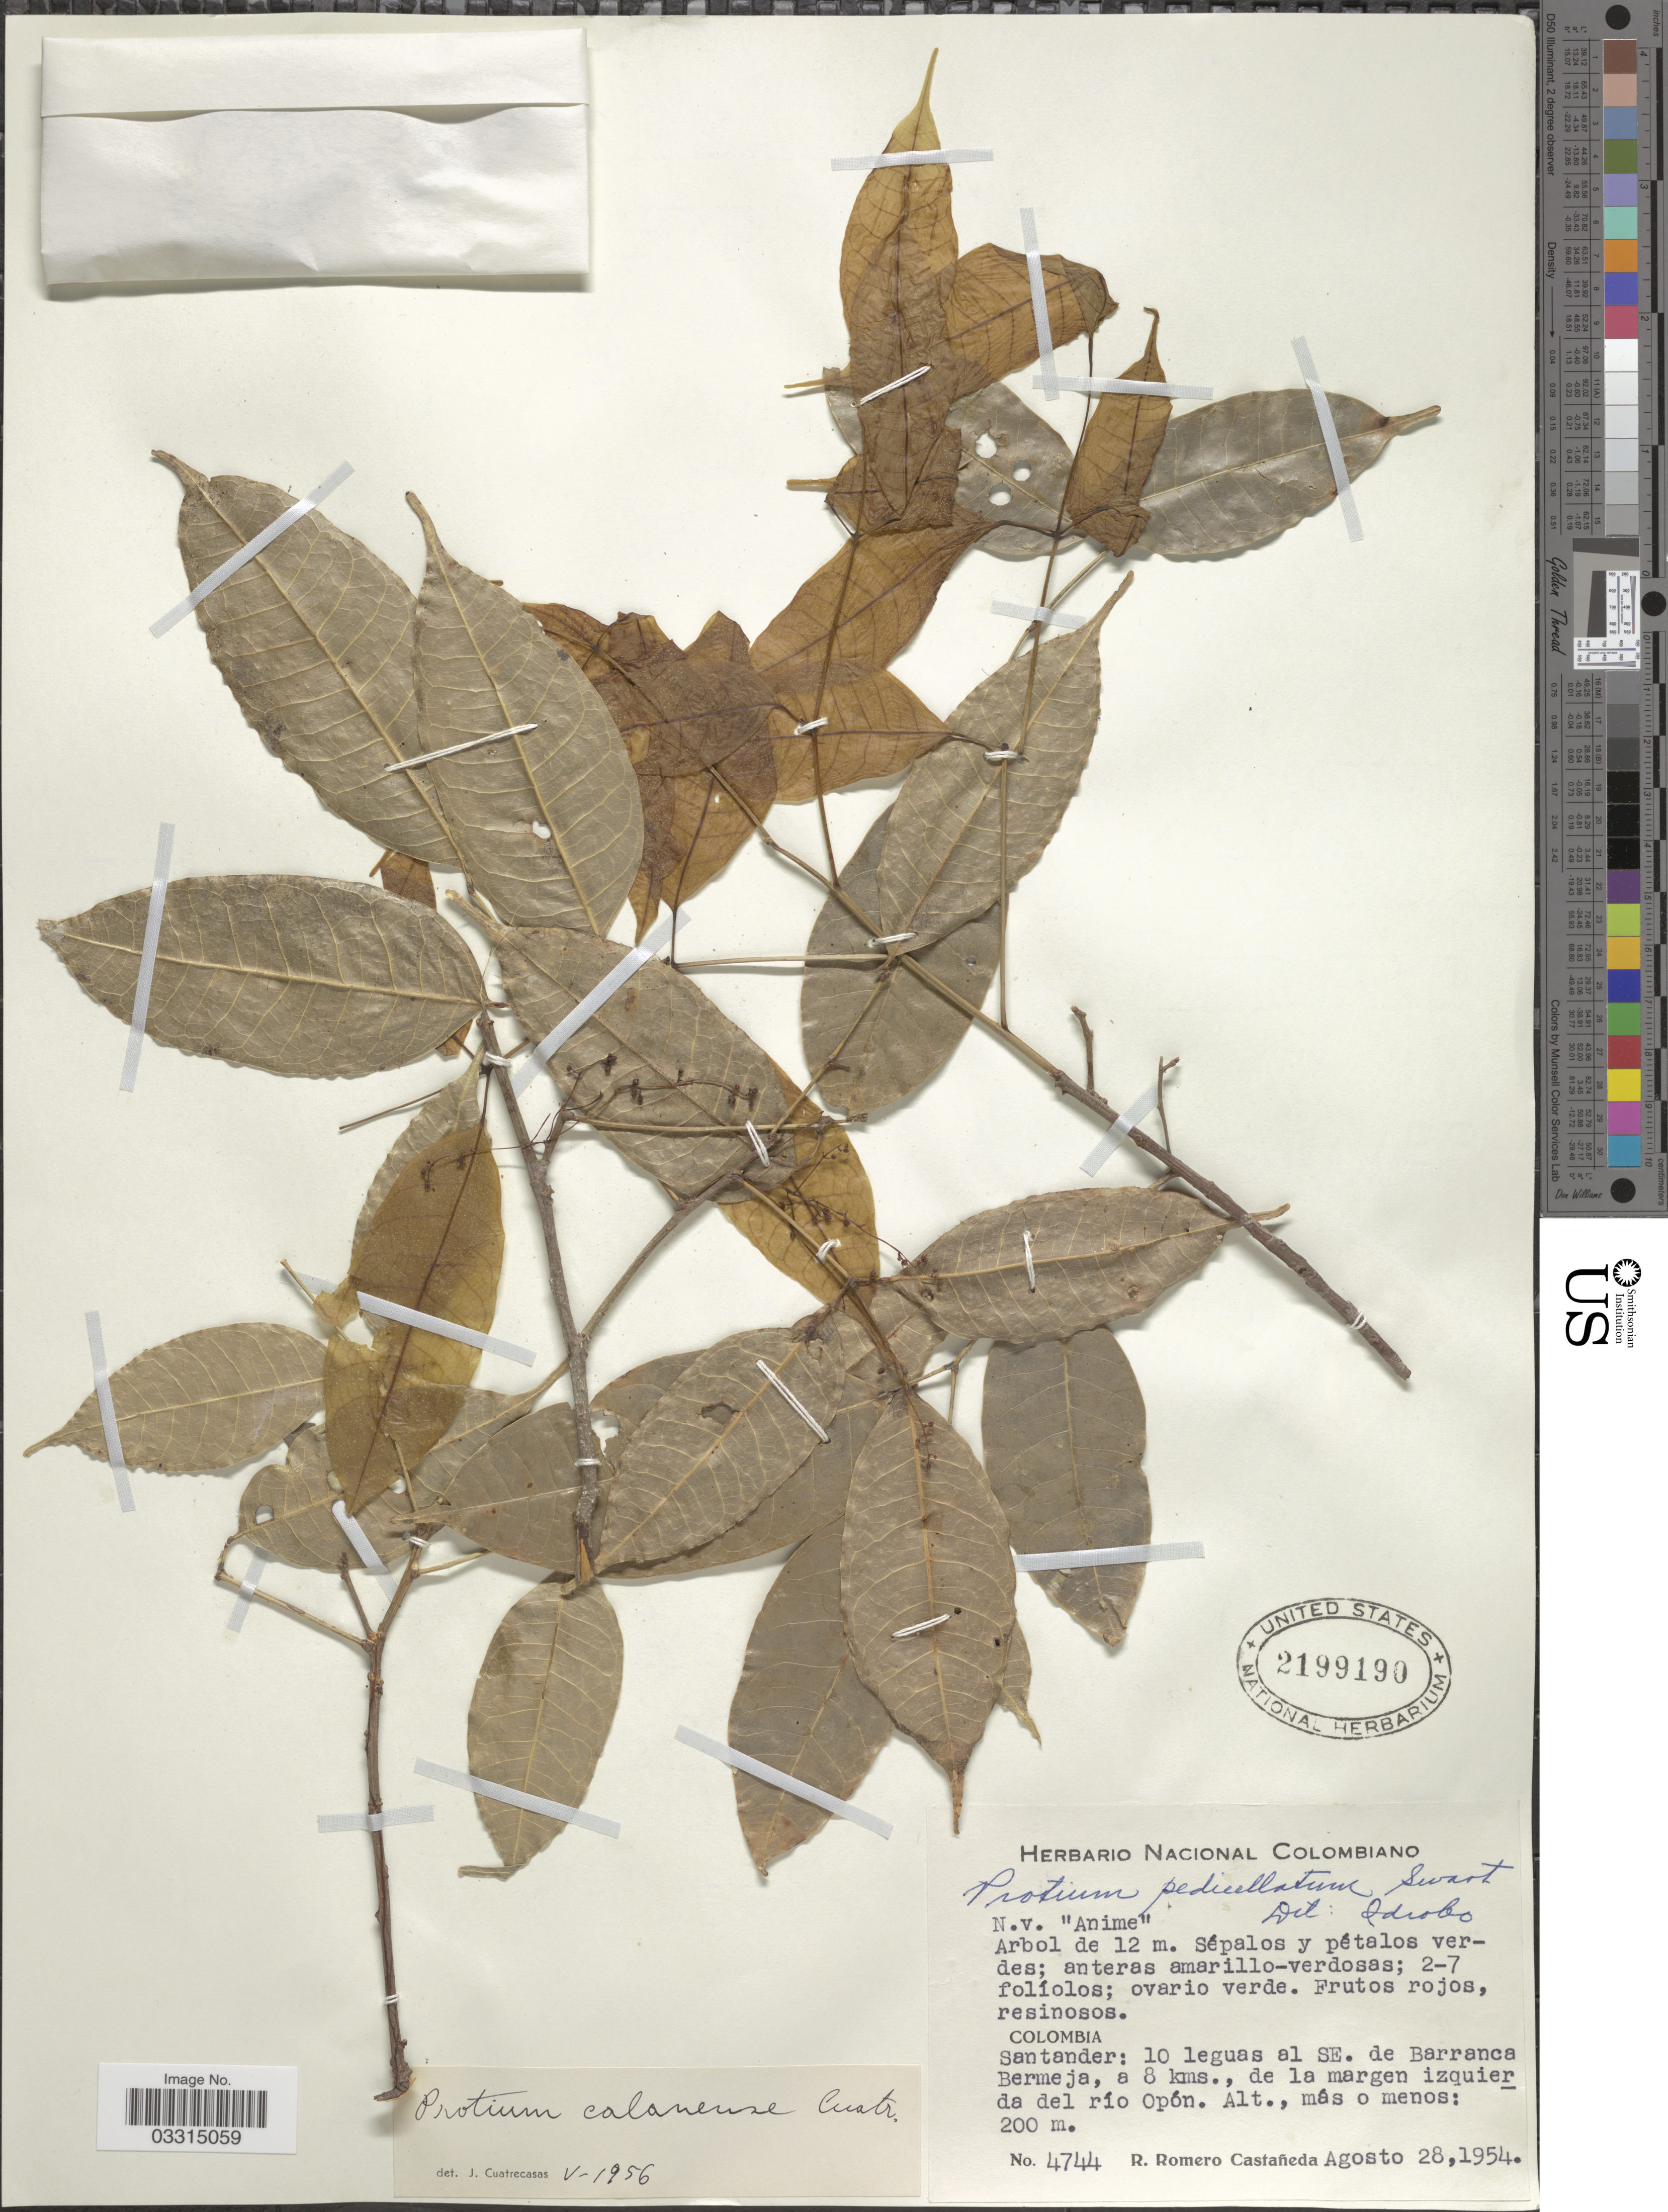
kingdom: Plantae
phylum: Tracheophyta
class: Magnoliopsida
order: Sapindales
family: Burseraceae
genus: Protium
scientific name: Protium calanense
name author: Cuatrec.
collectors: R. Romero Castañeda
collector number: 4744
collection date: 1954-08-28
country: Colombia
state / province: Santander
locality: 10 leguas al SE. de Barranca Bermeja, a 8 kms., de la margen izquierda del río Opón.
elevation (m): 200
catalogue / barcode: US 2199190